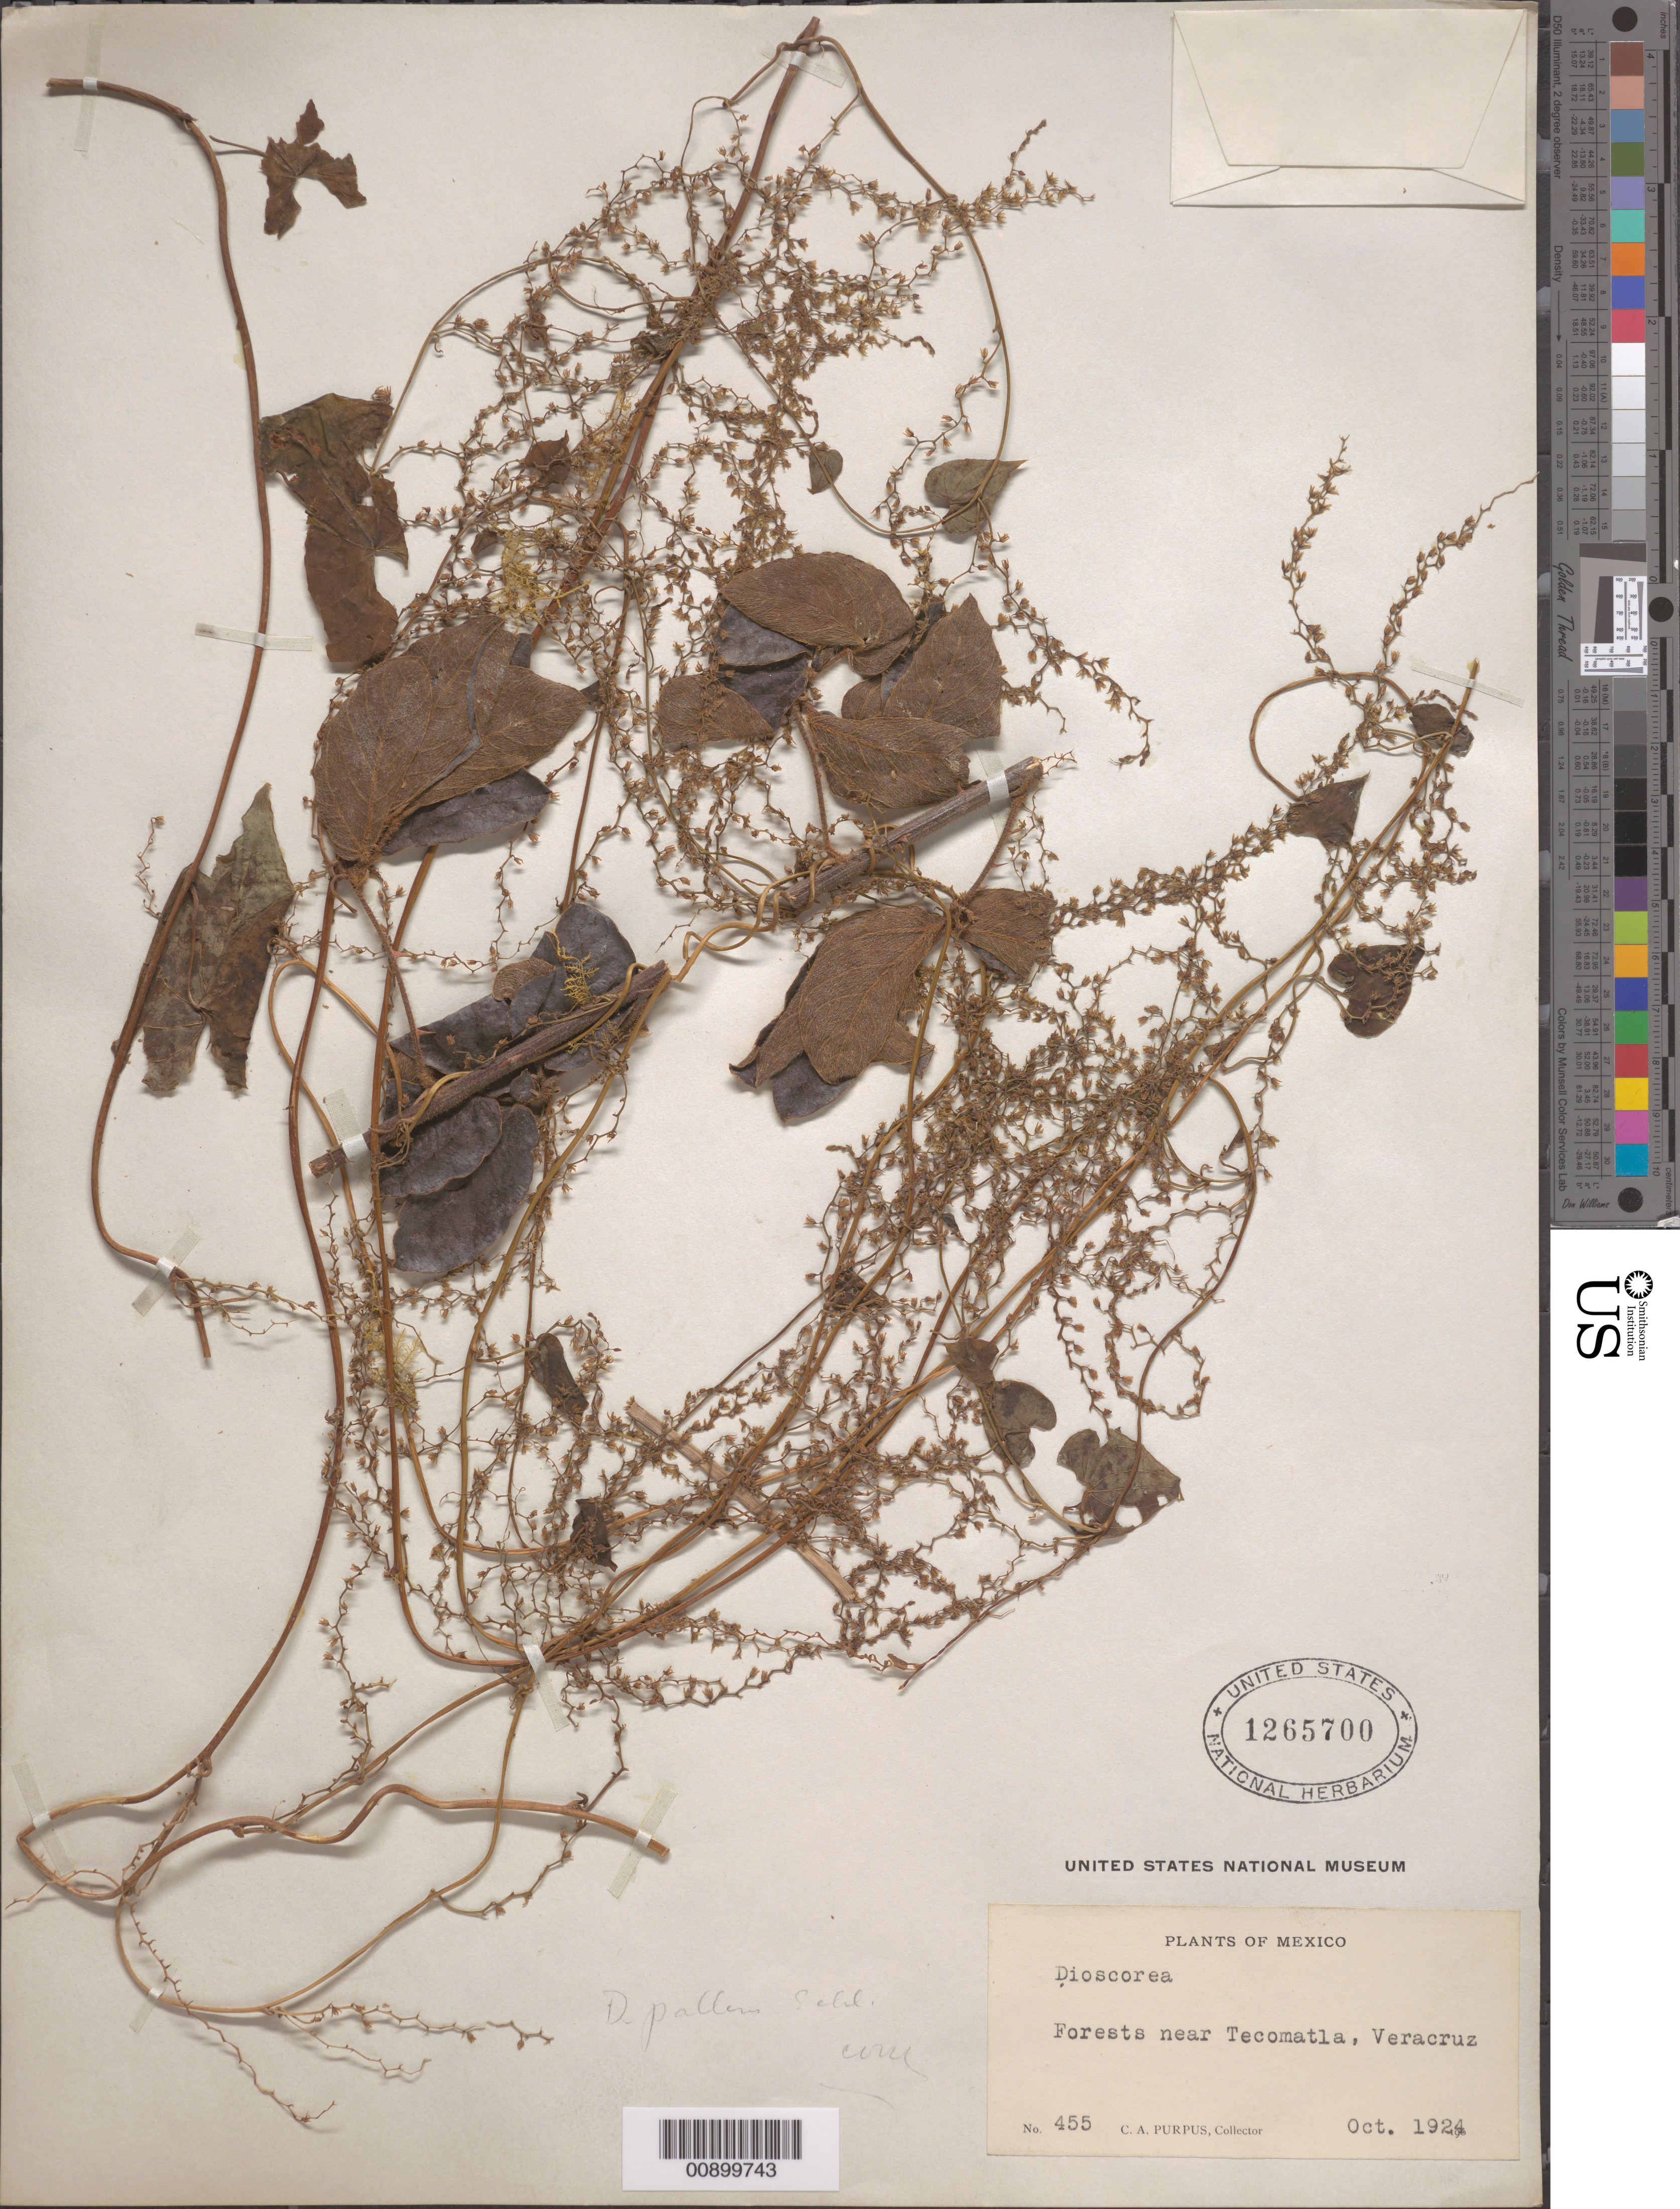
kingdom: Plantae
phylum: Tracheophyta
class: Liliopsida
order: Dioscoreales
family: Dioscoreaceae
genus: Dioscorea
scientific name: Dioscorea pallens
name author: Schltdl.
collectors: C. A. Purpus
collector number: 455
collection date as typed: Oct 1924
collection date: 1924-10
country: Mexico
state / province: Veracruz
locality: Near Tecomatla, Veracruz.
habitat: Forests.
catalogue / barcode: US 1265700